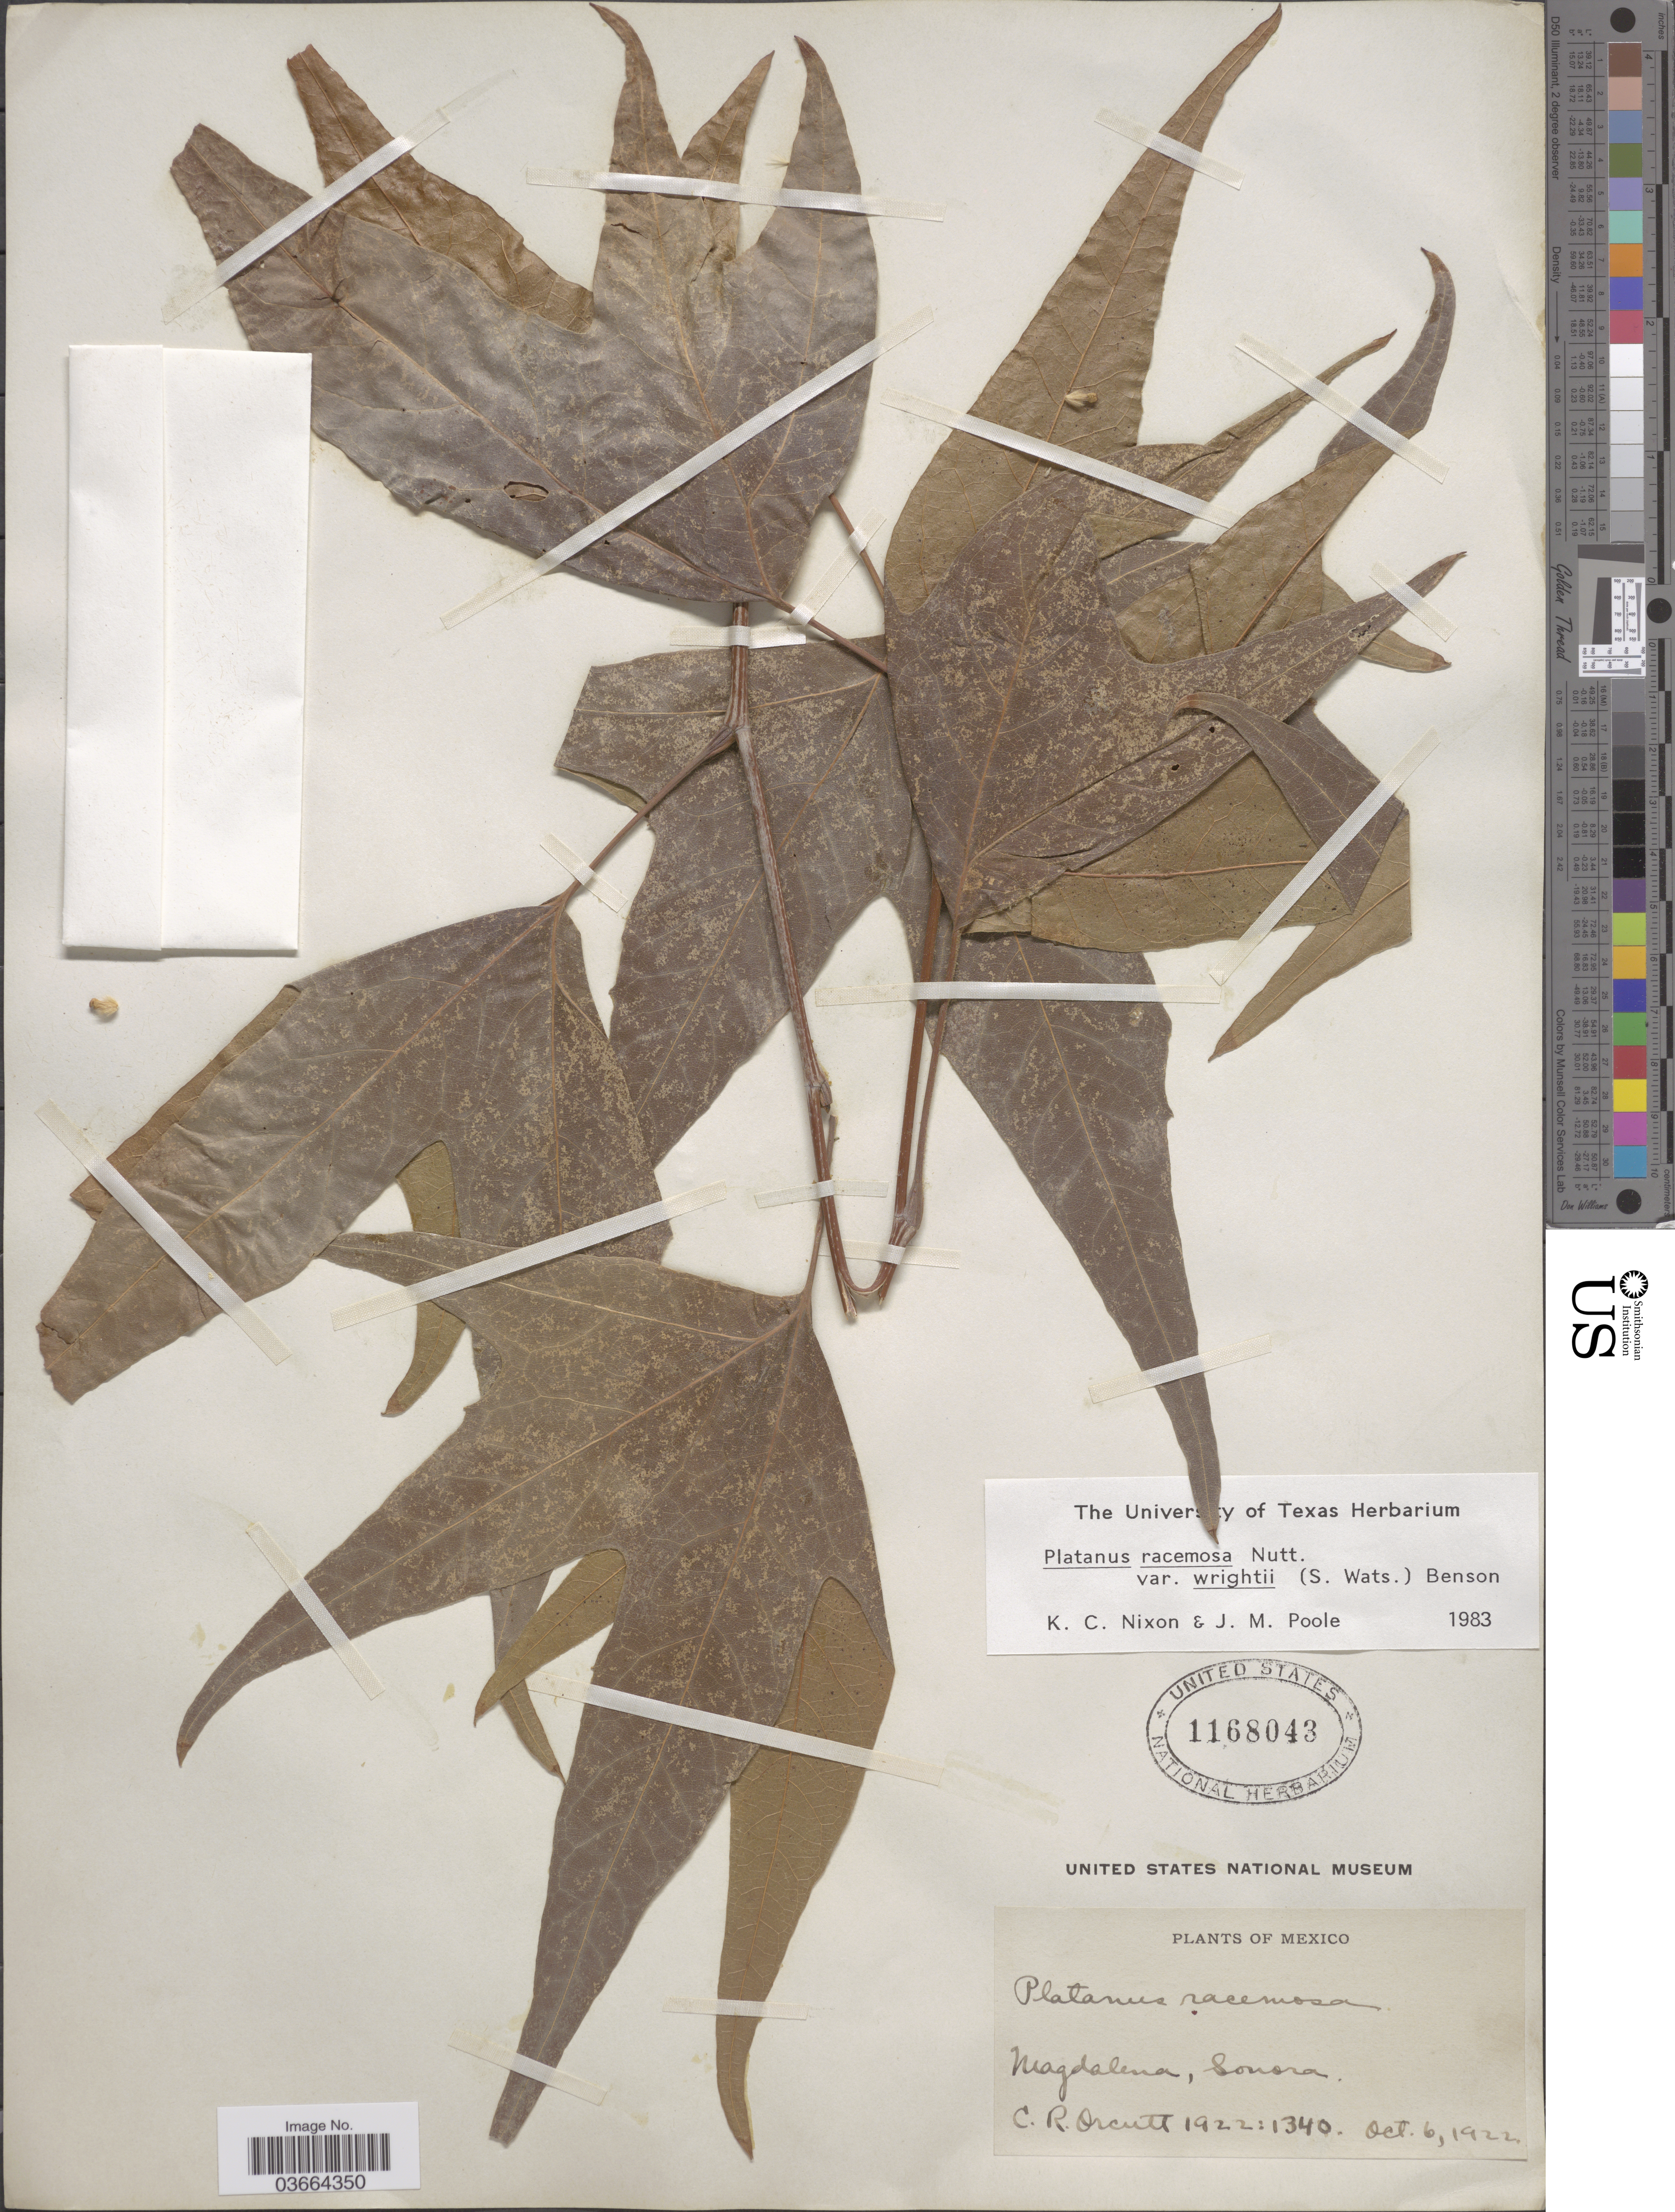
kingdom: Plantae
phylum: Tracheophyta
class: Magnoliopsida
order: Proteales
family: Platanaceae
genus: Platanus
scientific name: Platanus racemosa var. wrightii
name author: (S. Watson) L.D. Benson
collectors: C. R. Orcutt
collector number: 1922:1340?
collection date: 1922-10-06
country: Mexico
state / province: Sonora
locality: Magdalena.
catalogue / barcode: US 1168043